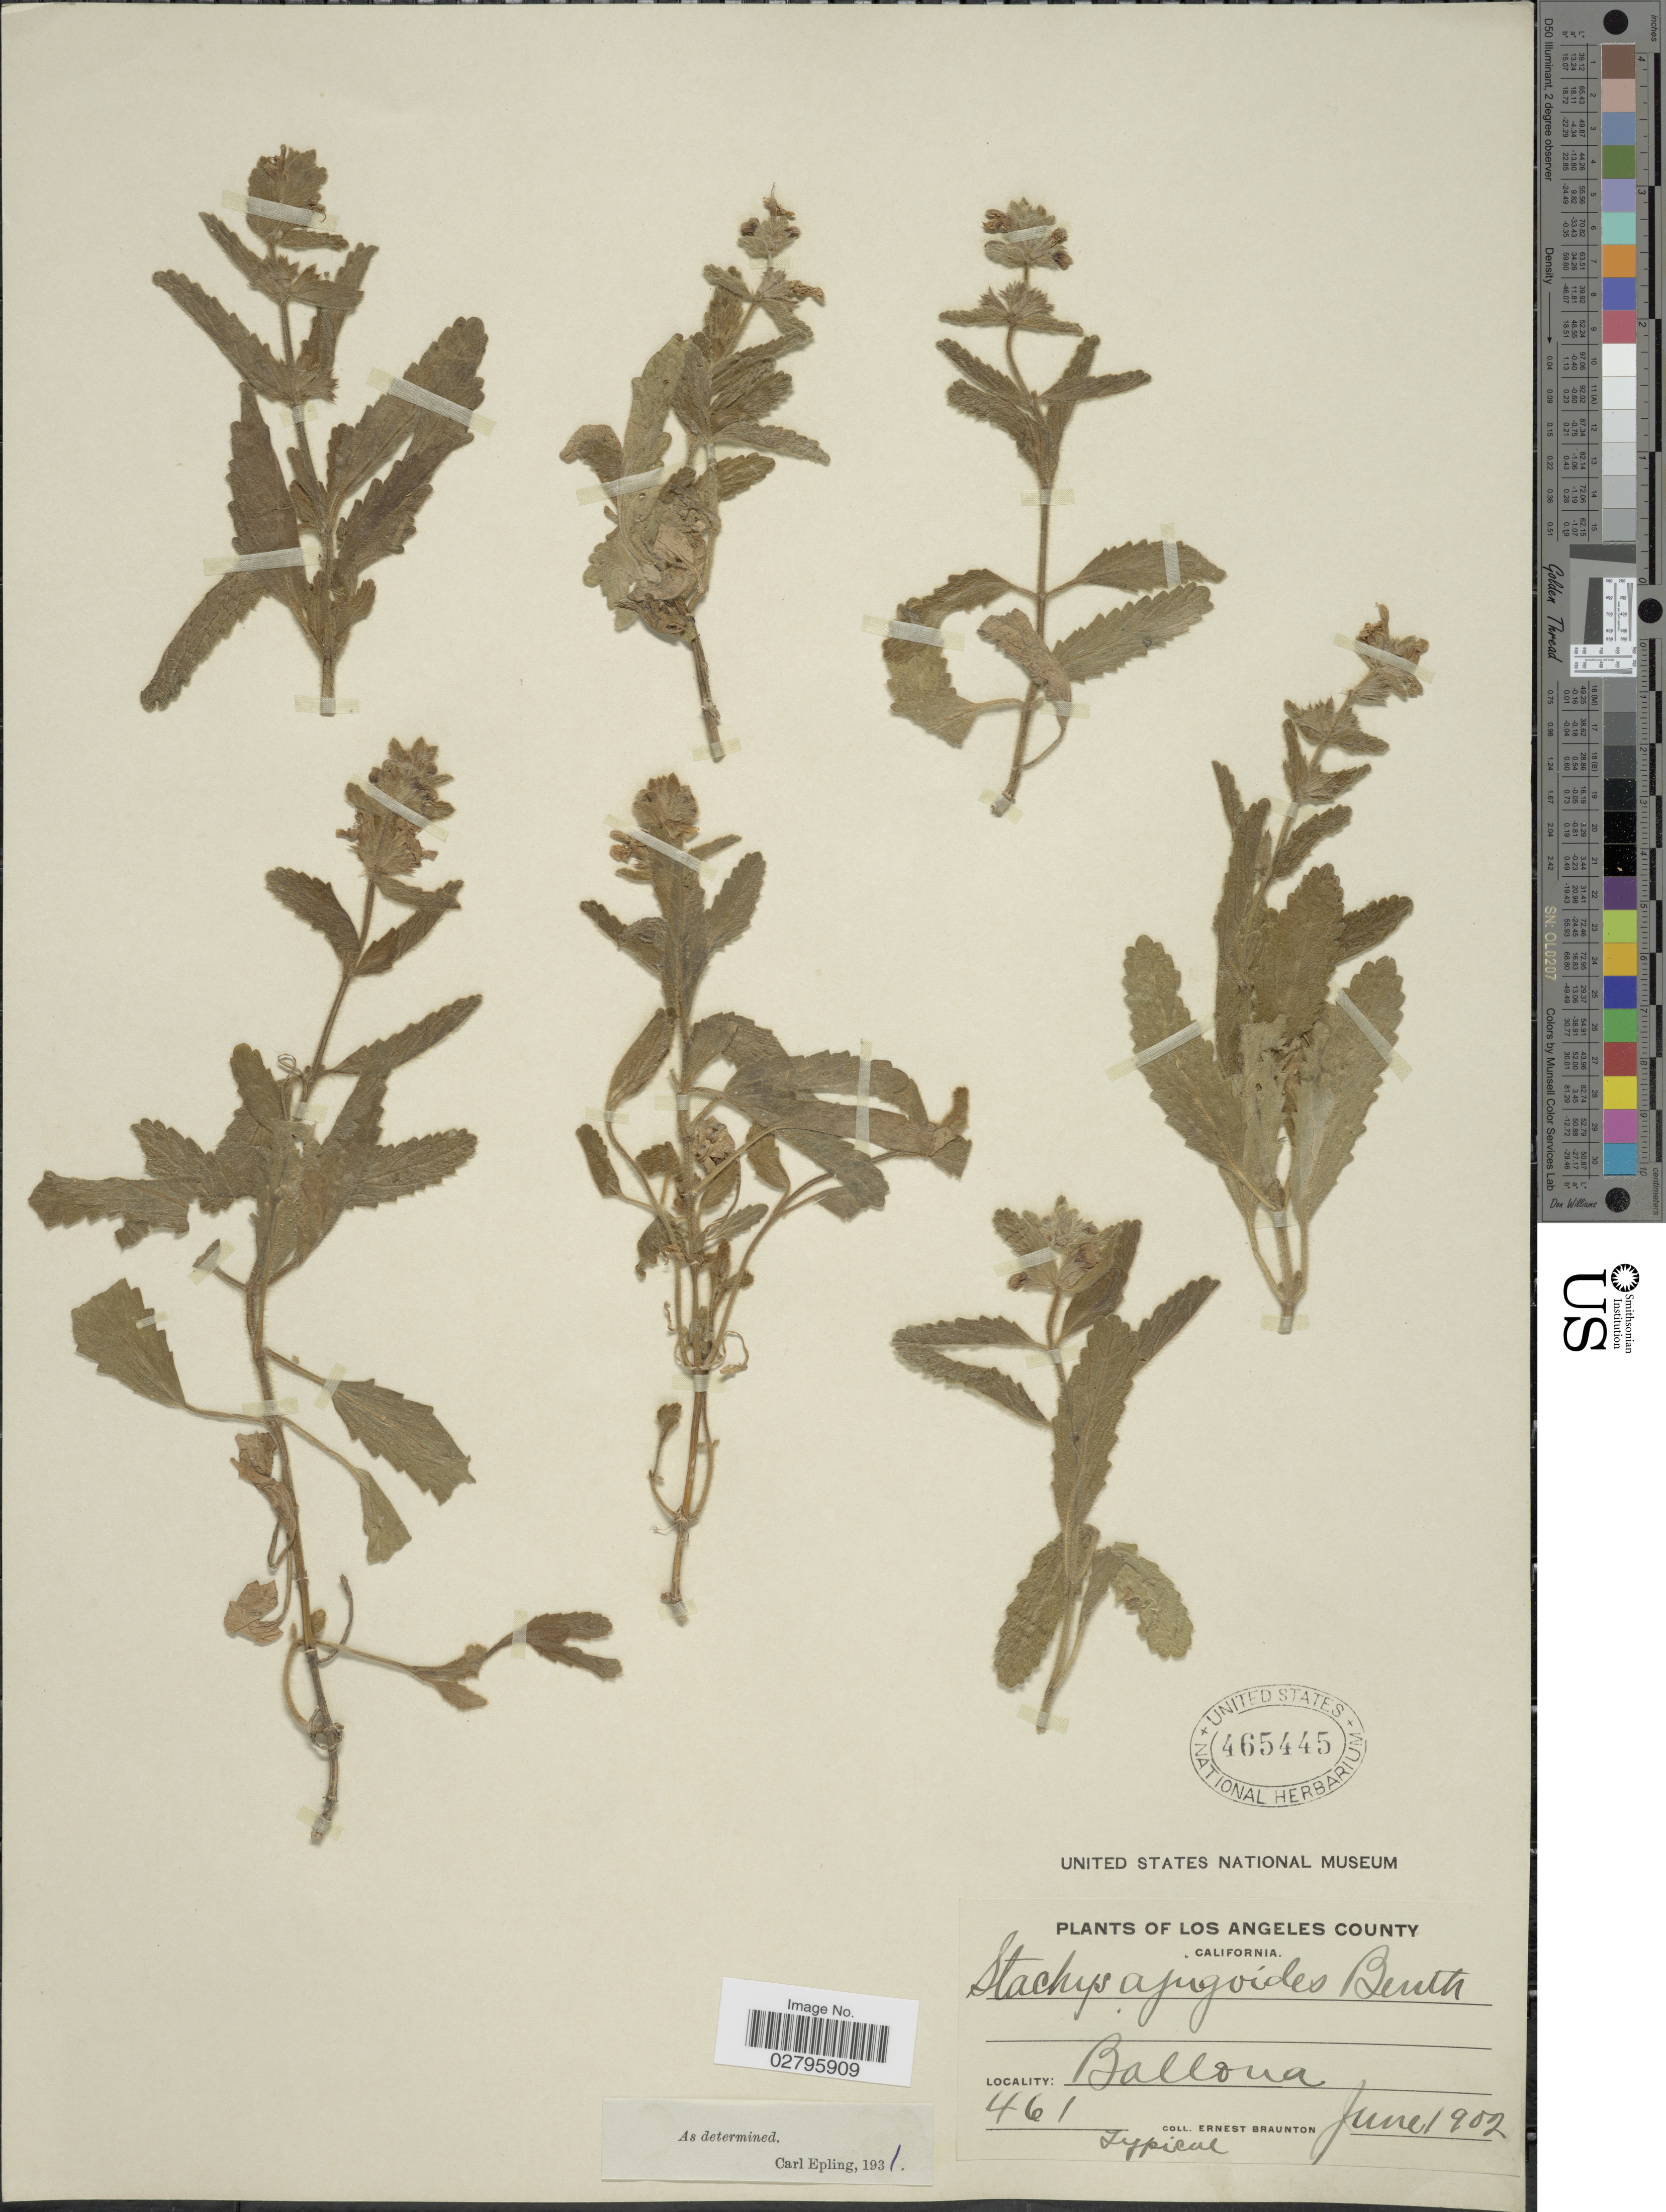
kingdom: Plantae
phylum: Tracheophyta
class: Magnoliopsida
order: Lamiales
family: Lamiaceae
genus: Stachys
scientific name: Stachys ajugoides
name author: Benth.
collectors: E. Braunton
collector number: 461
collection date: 1902-06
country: United States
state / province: California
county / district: Los Angeles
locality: Los Angeles County. Ballona.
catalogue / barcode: US 465445